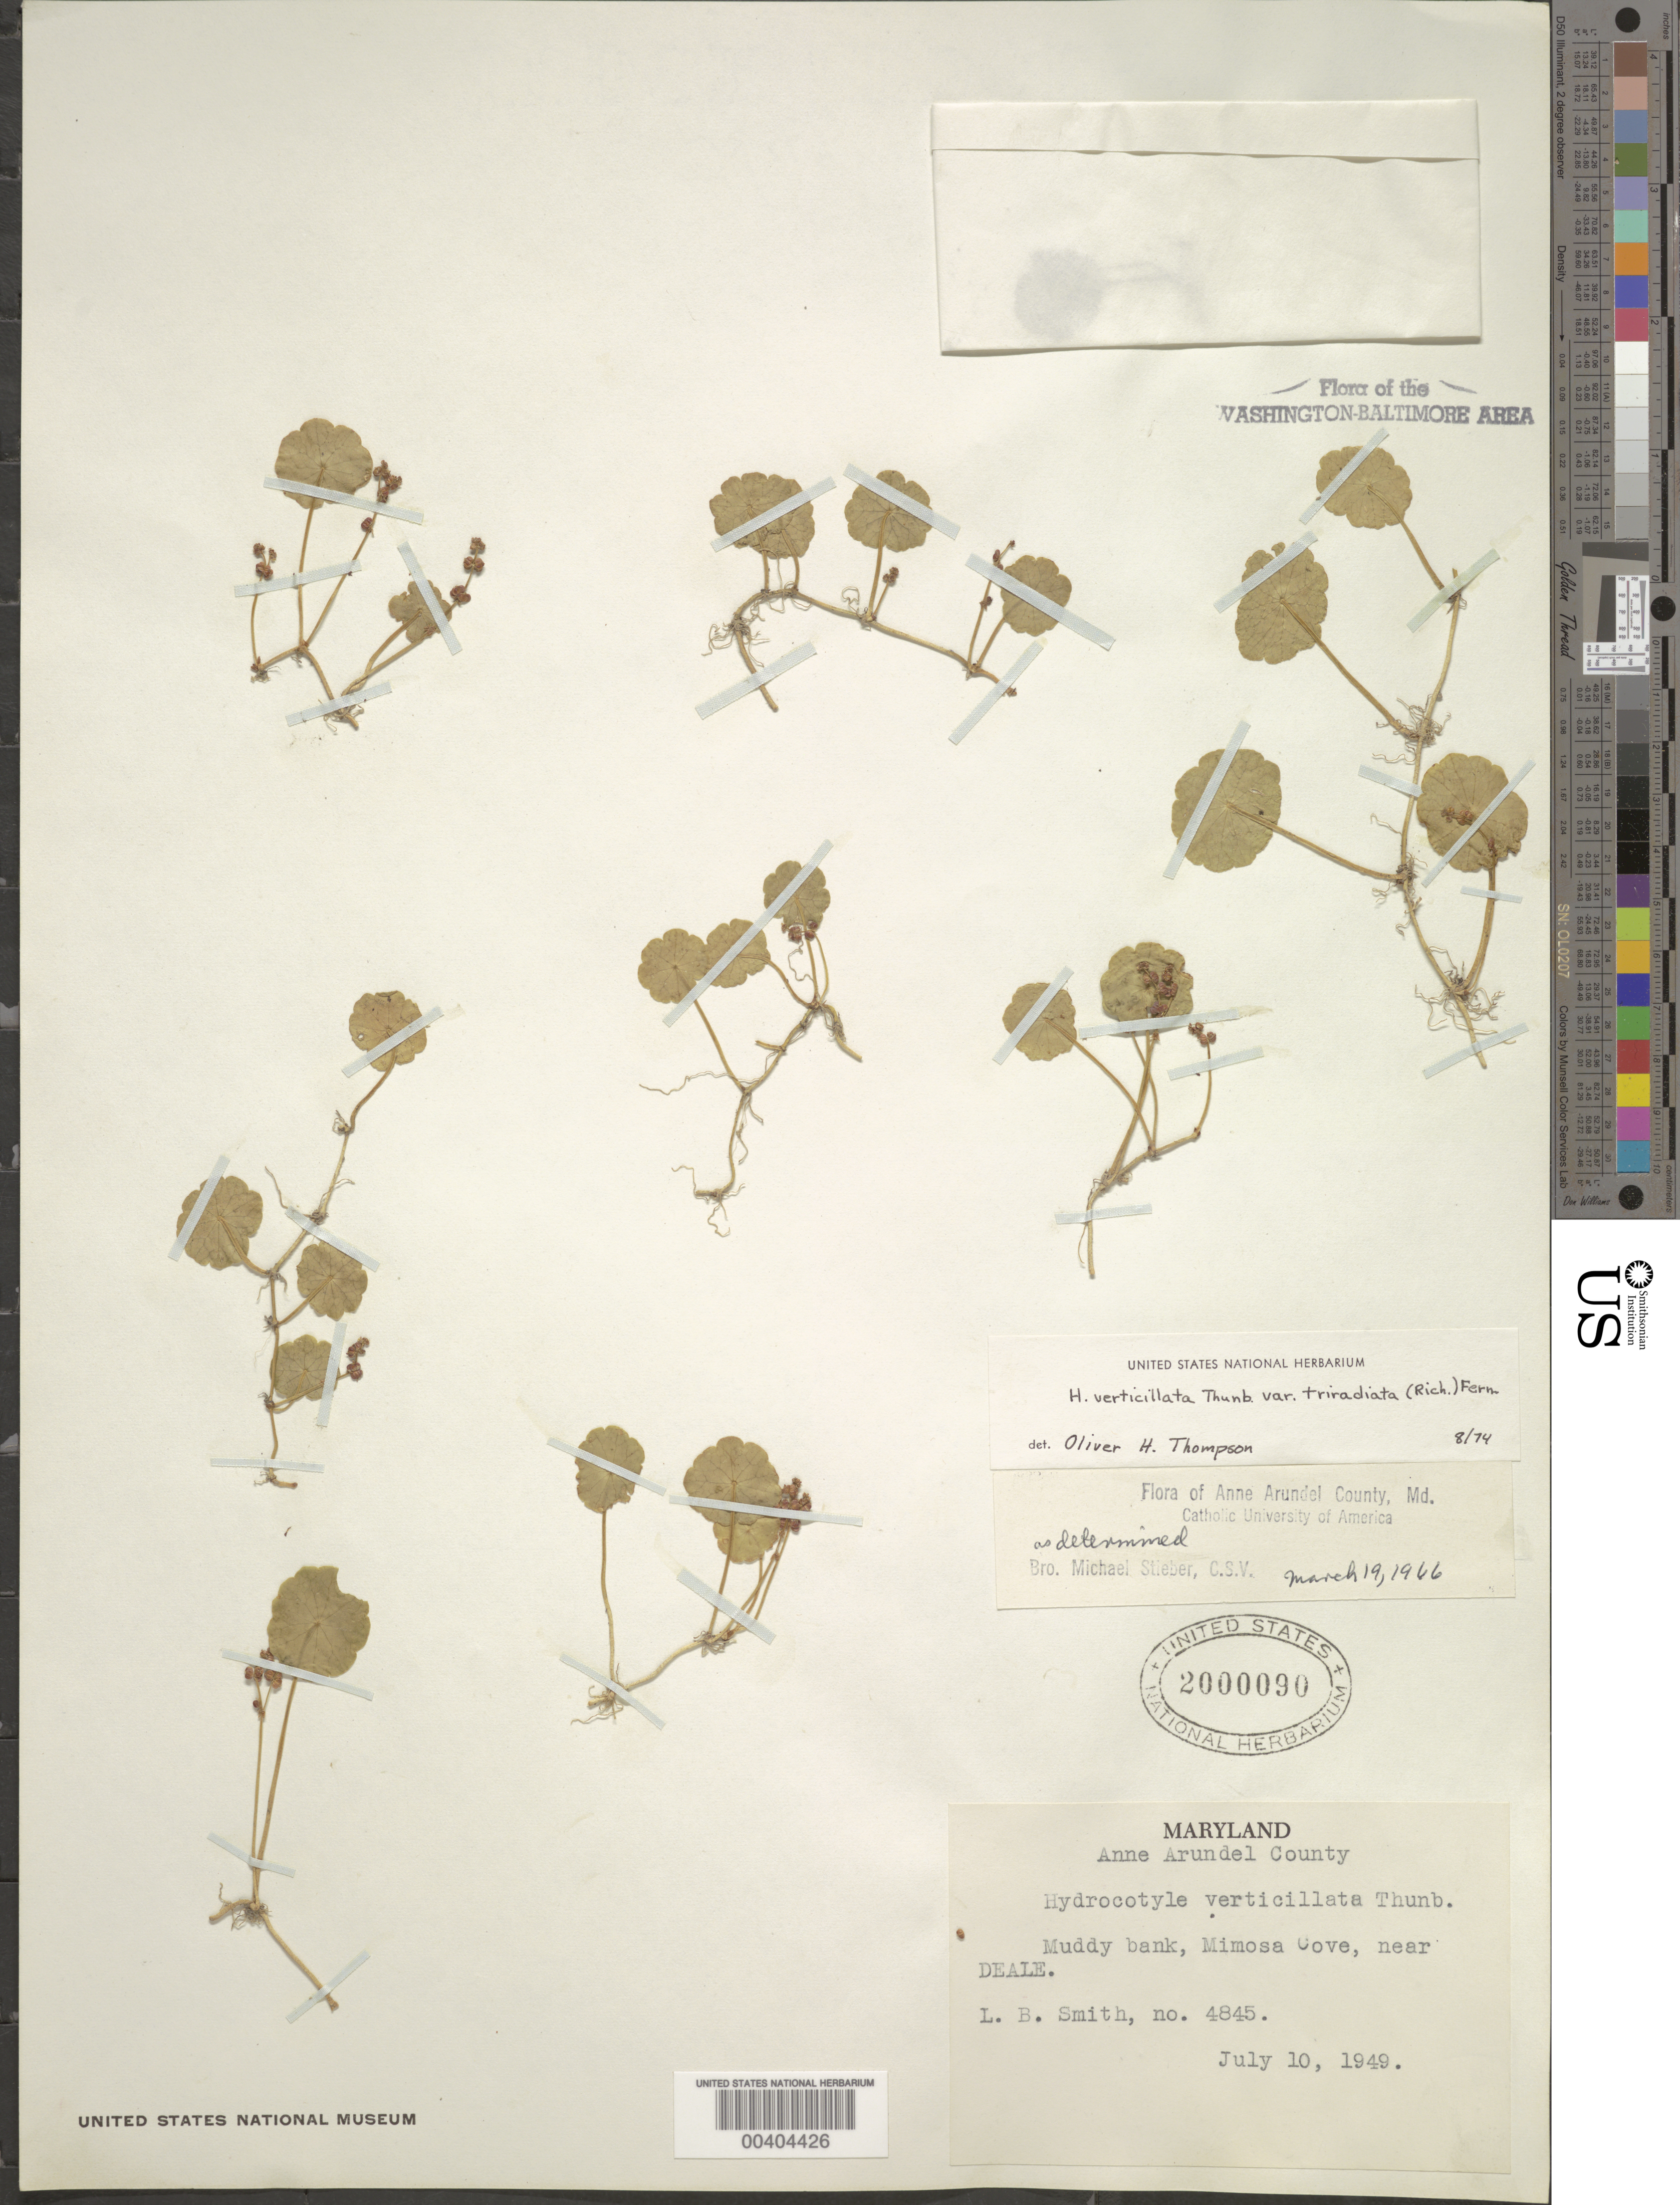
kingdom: Plantae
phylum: Tracheophyta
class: Magnoliopsida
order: Apiales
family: Araliaceae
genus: Hydrocotyle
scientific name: Hydrocotyle verticillata var. triradiata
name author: (A. Rich.) Fernald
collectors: L. Smith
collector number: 4845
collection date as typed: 10 Jul 1949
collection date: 1949-07-10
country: United States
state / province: Maryland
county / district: Anne Arundel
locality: Mimosa Cove near Deale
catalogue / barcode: US 2000090